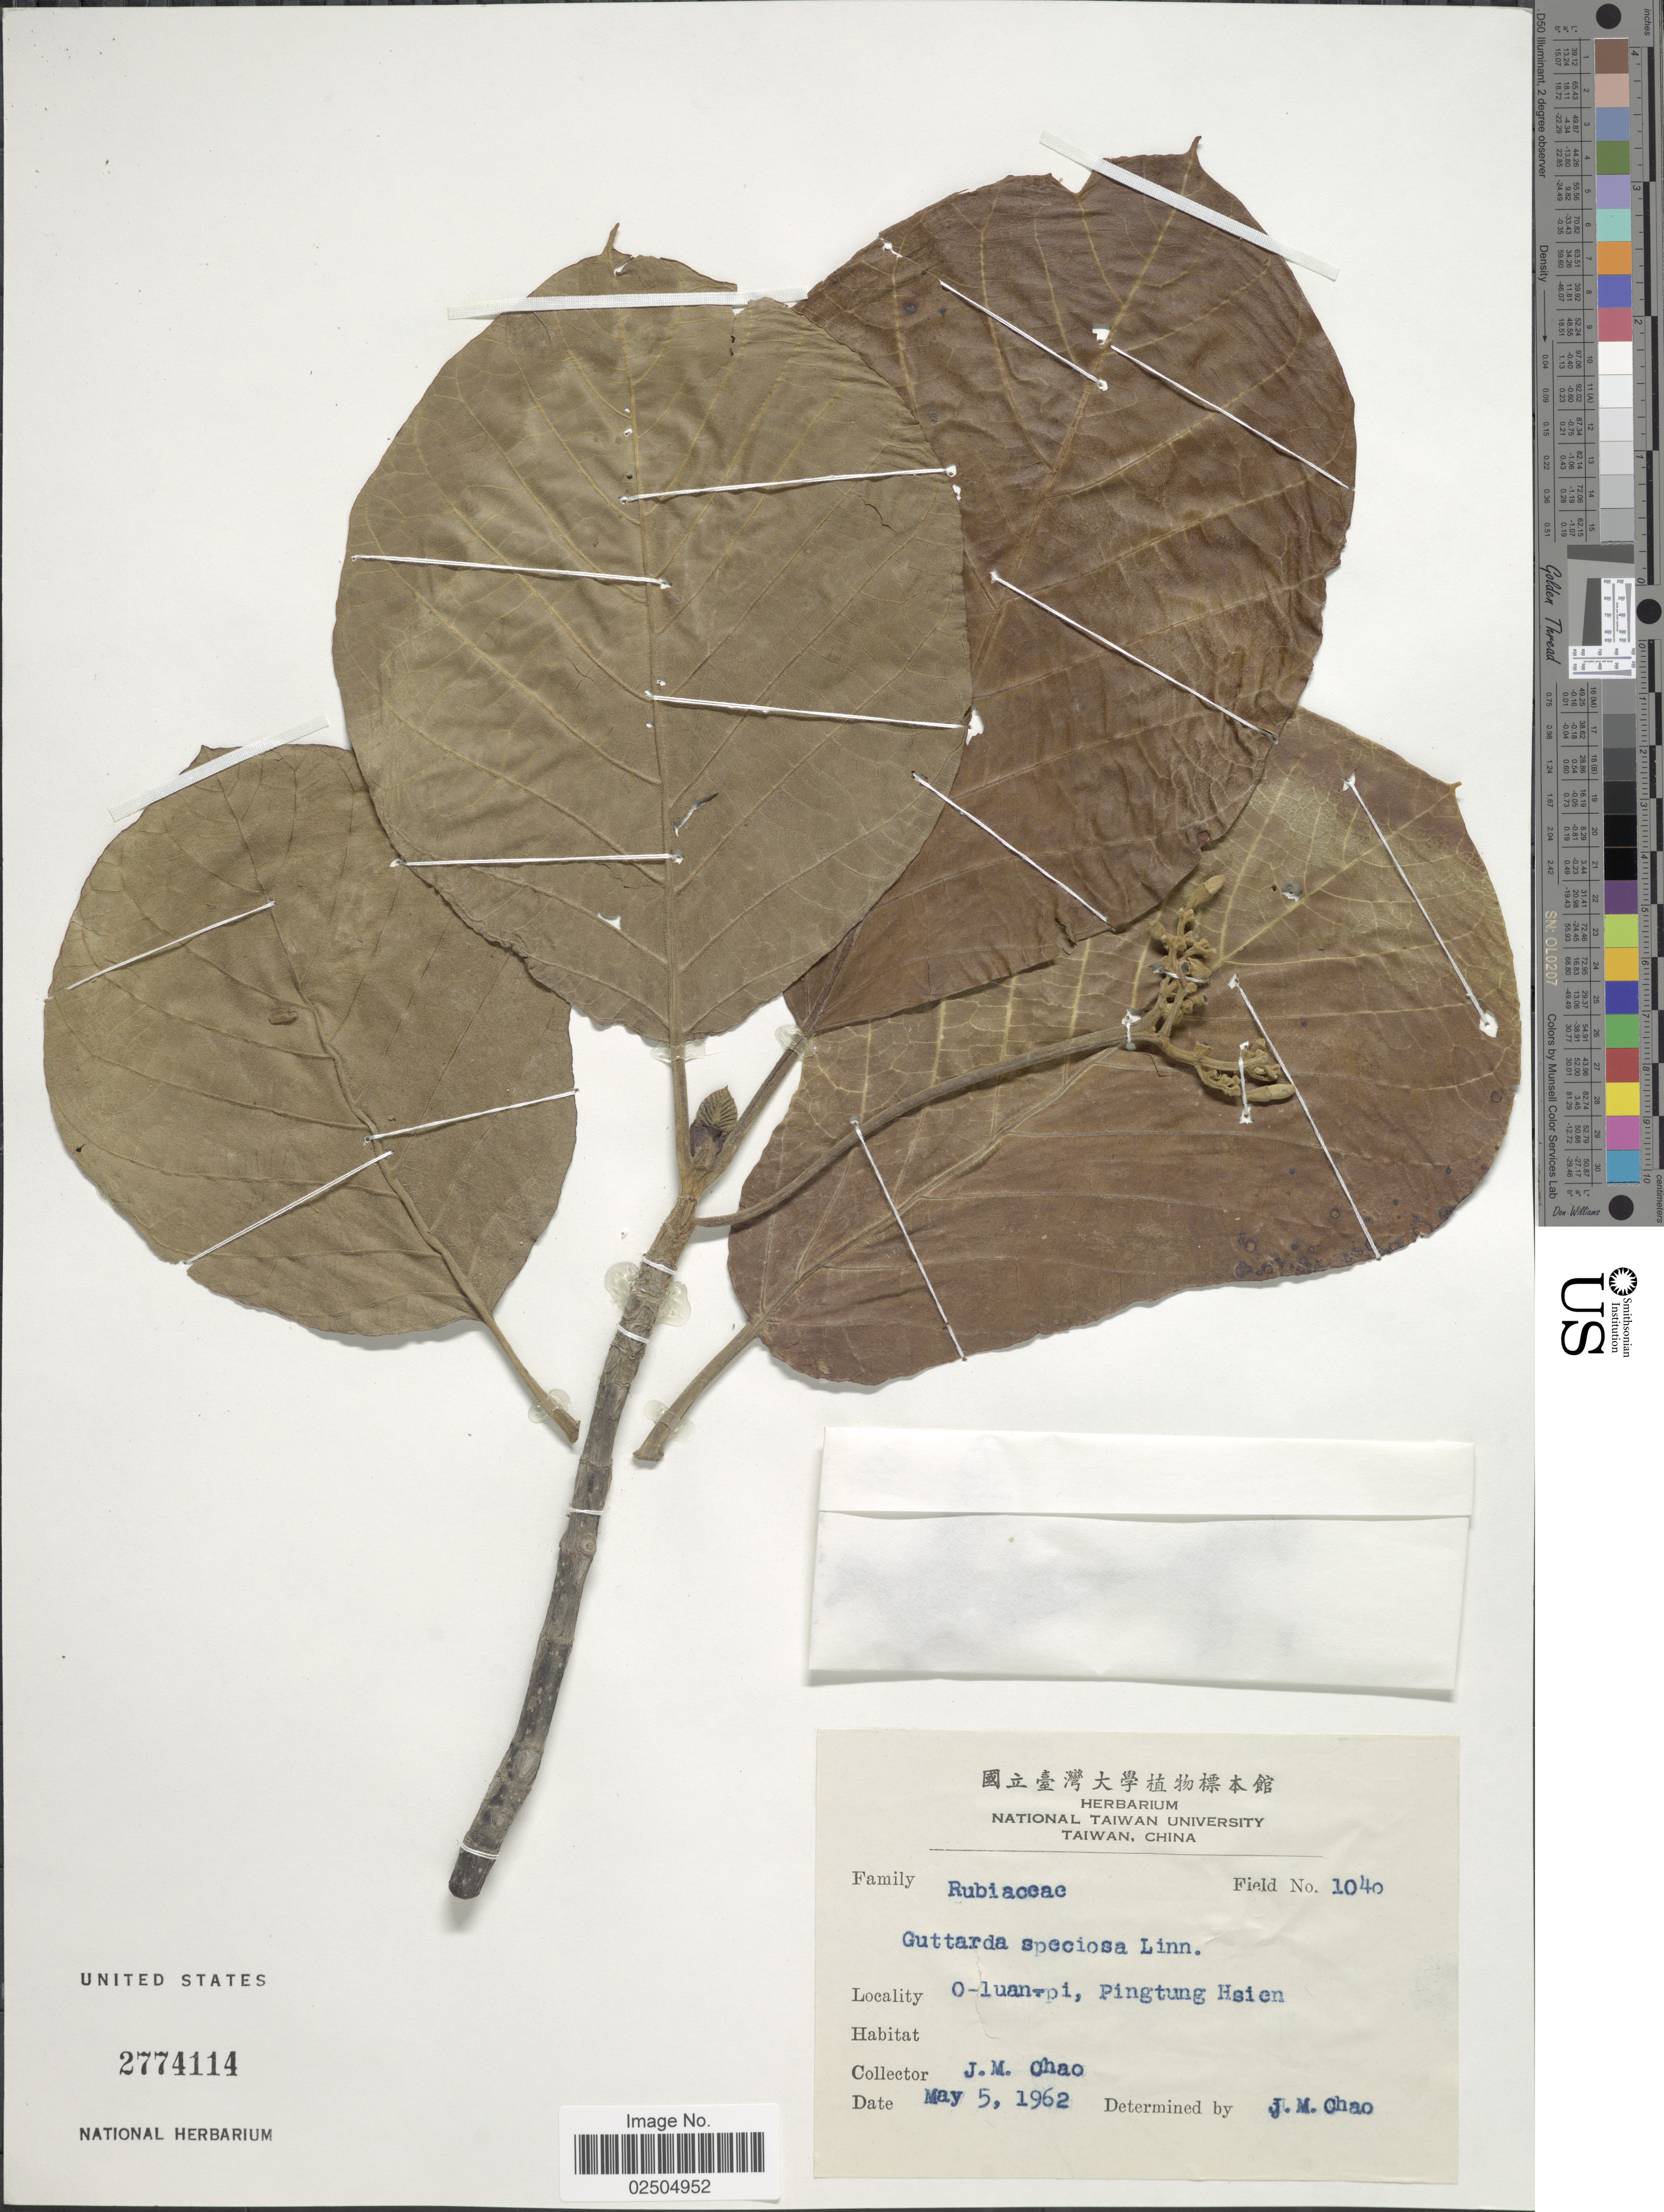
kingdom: Plantae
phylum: Tracheophyta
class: Magnoliopsida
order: Gentianales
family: Rubiaceae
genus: Guettarda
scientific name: Guettarda speciosa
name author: L.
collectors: J. Chao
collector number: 1040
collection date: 1962-05-05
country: Taiwan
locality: O-luan-pi, Pingtung Hsien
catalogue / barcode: US 2774114